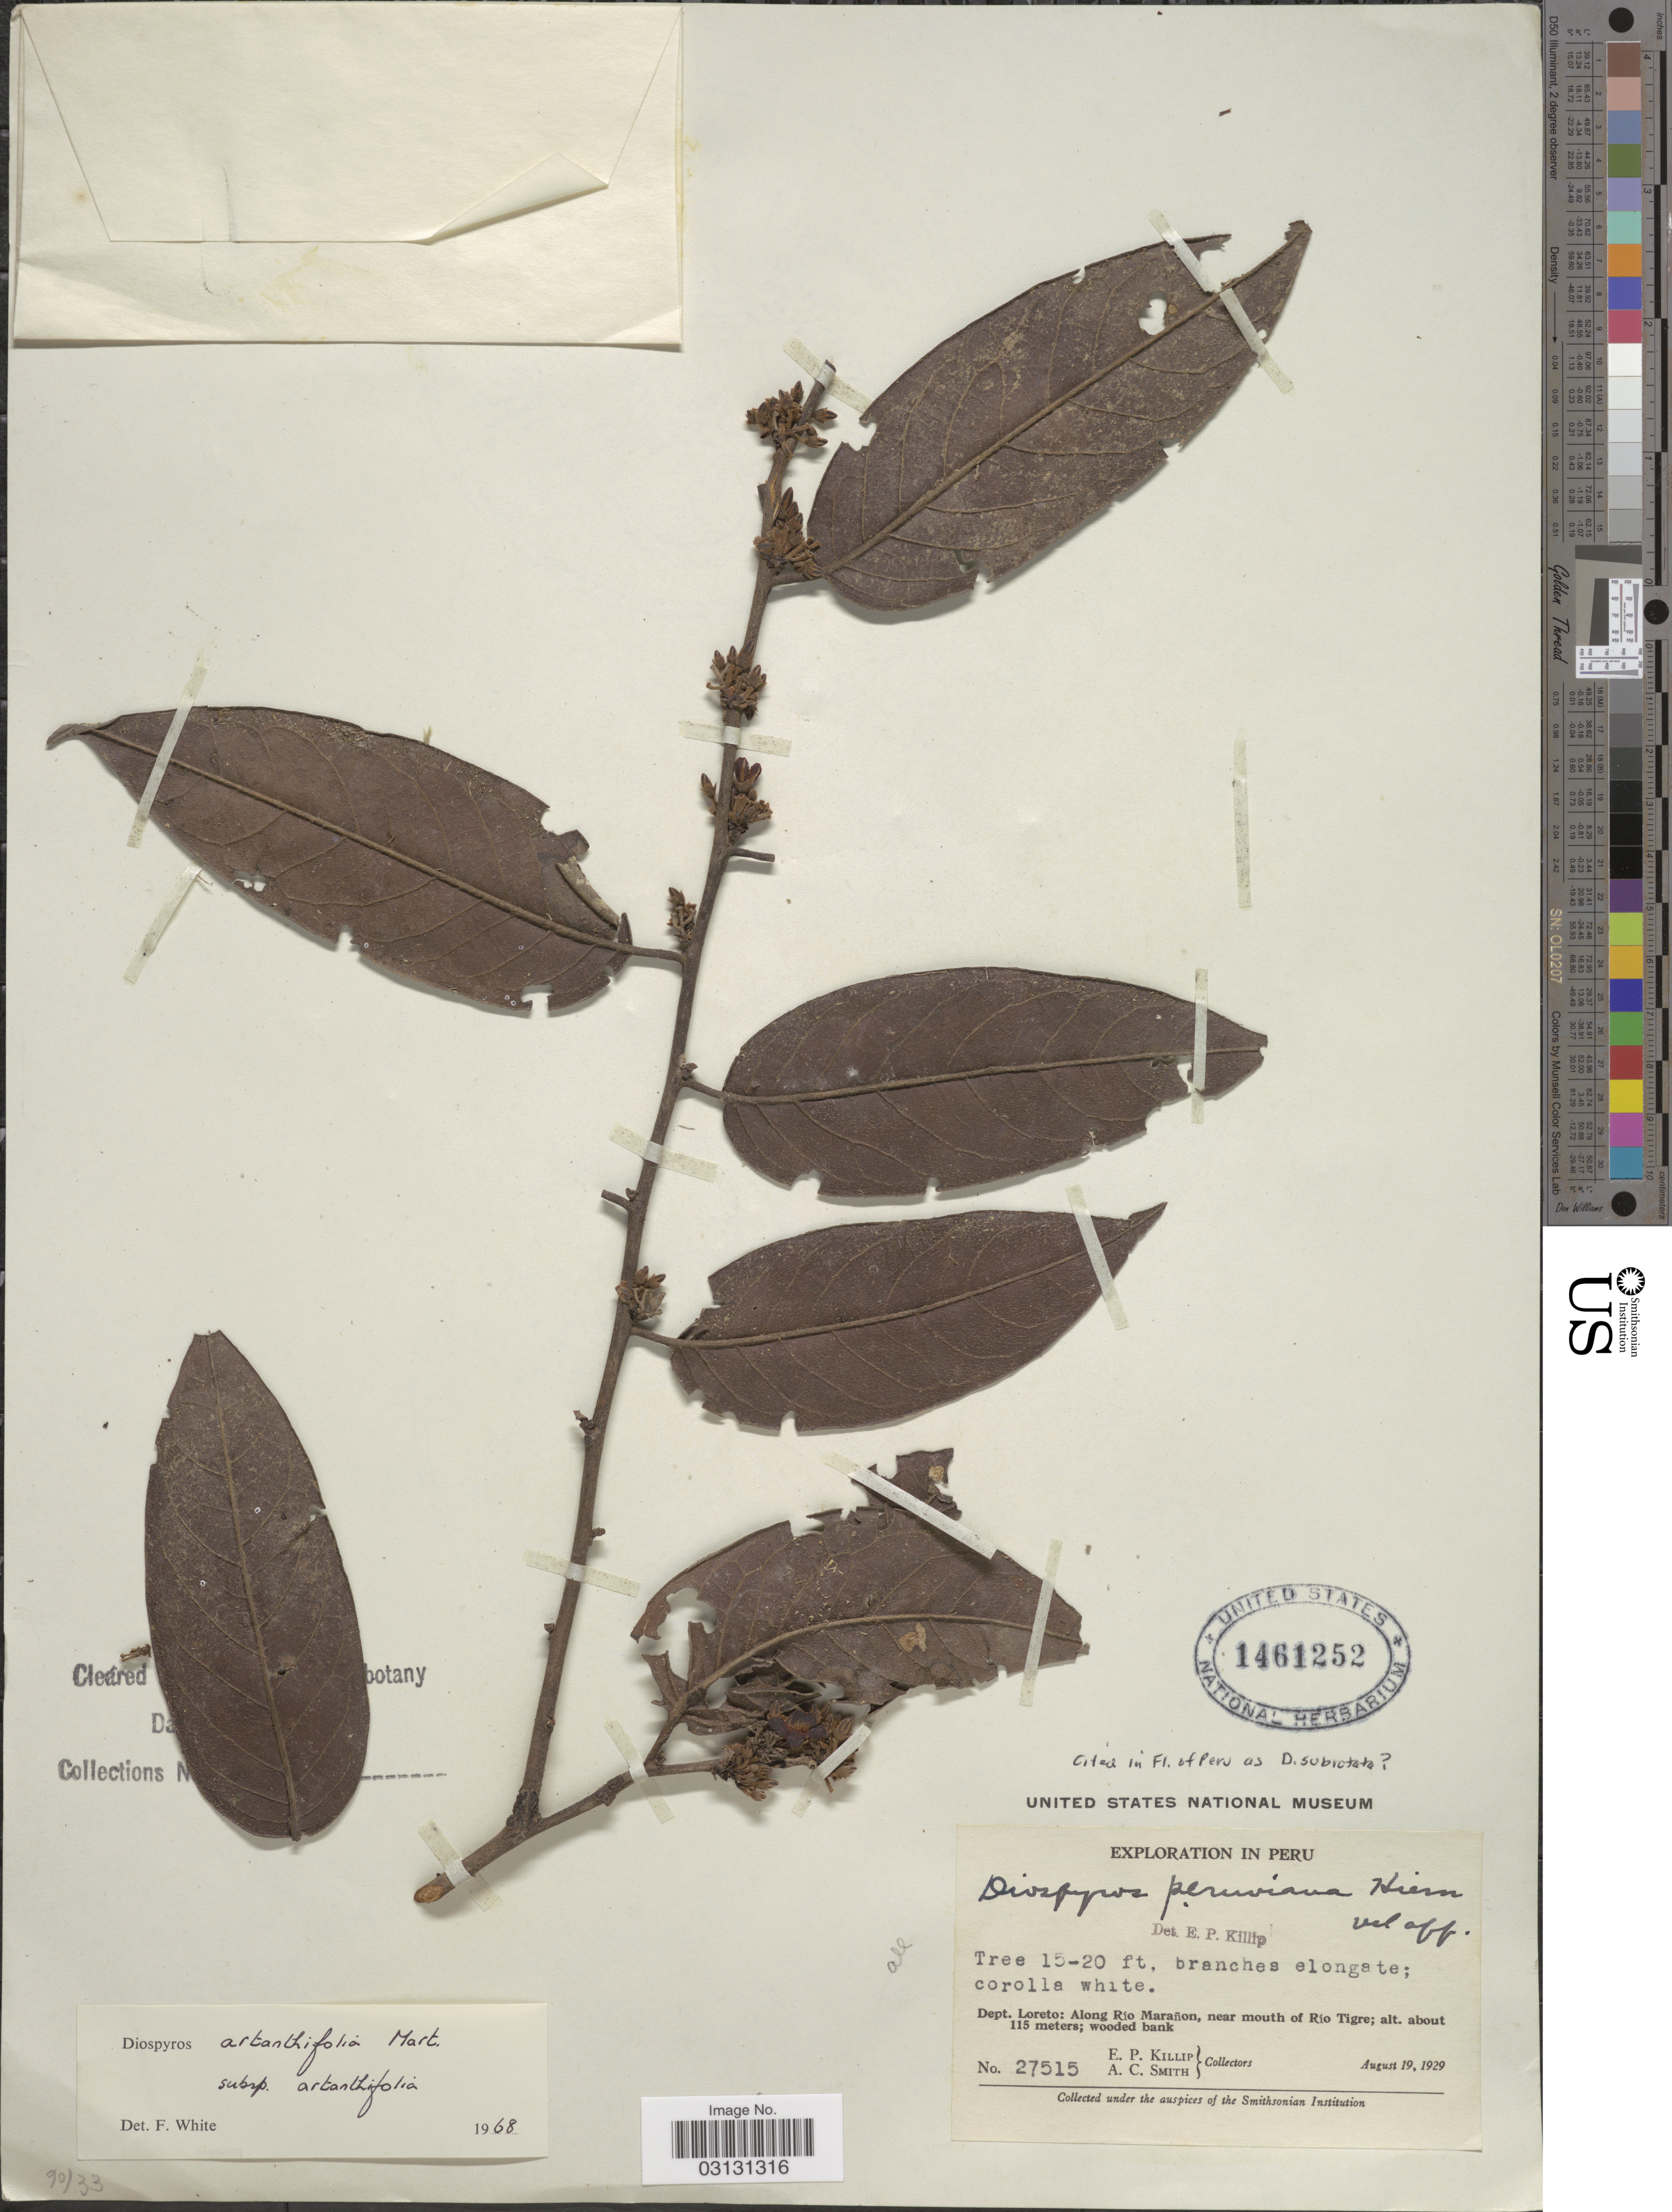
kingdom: Plantae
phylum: Tracheophyta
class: Magnoliopsida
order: Ericales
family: Ebenaceae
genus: Diospyros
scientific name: Diospyros artanthifolia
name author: Mart. ex Miq.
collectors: E. P. Killip & A. C. Smith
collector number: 27515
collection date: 1929-08-19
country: Peru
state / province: Loreto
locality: Dept. Loreto: Along Río Marañon, near mouth of Río Tigre.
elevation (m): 115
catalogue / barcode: US 1461252